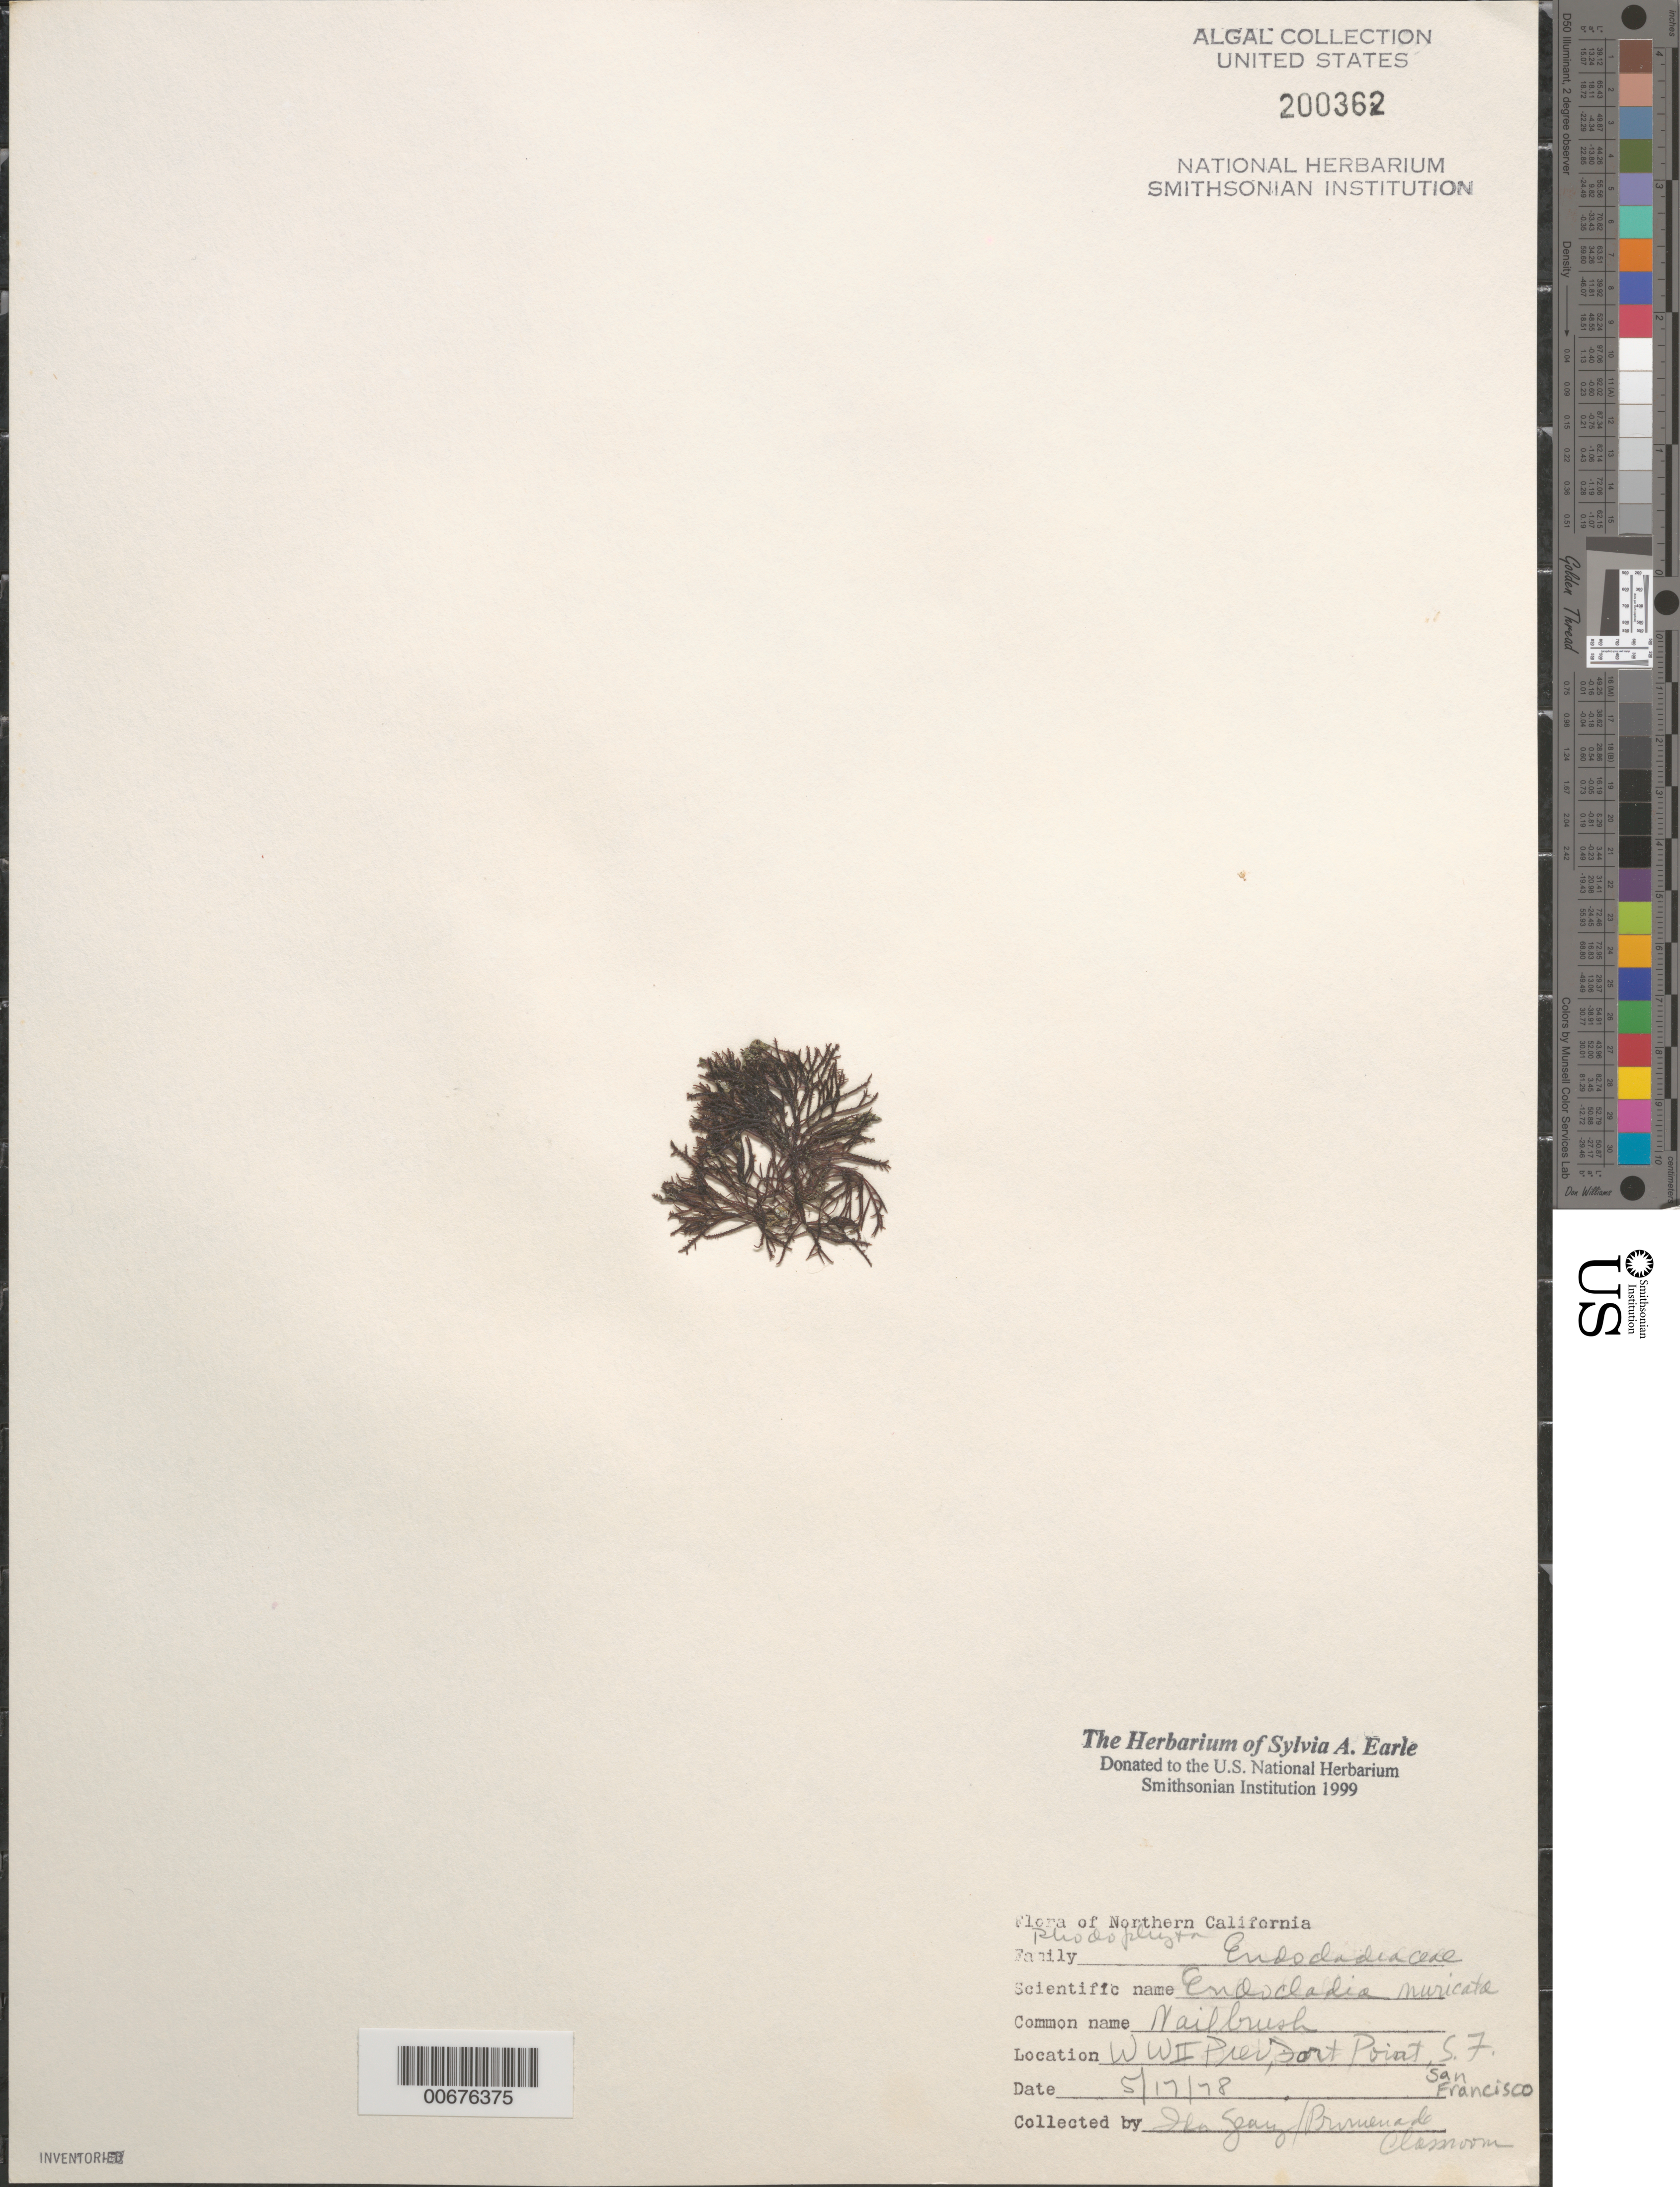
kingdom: Plantae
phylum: Rhodophyta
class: Florideophyceae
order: Gigartinales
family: Endocladiaceae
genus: Endocladia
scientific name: Endocladia muricata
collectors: I. Geary & Promenade Classroom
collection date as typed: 3 Feb 77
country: United States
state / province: California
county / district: San Francisco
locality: Northern California. WWII Pier, Fort Point, S. F. San Francisco.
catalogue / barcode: US 200362